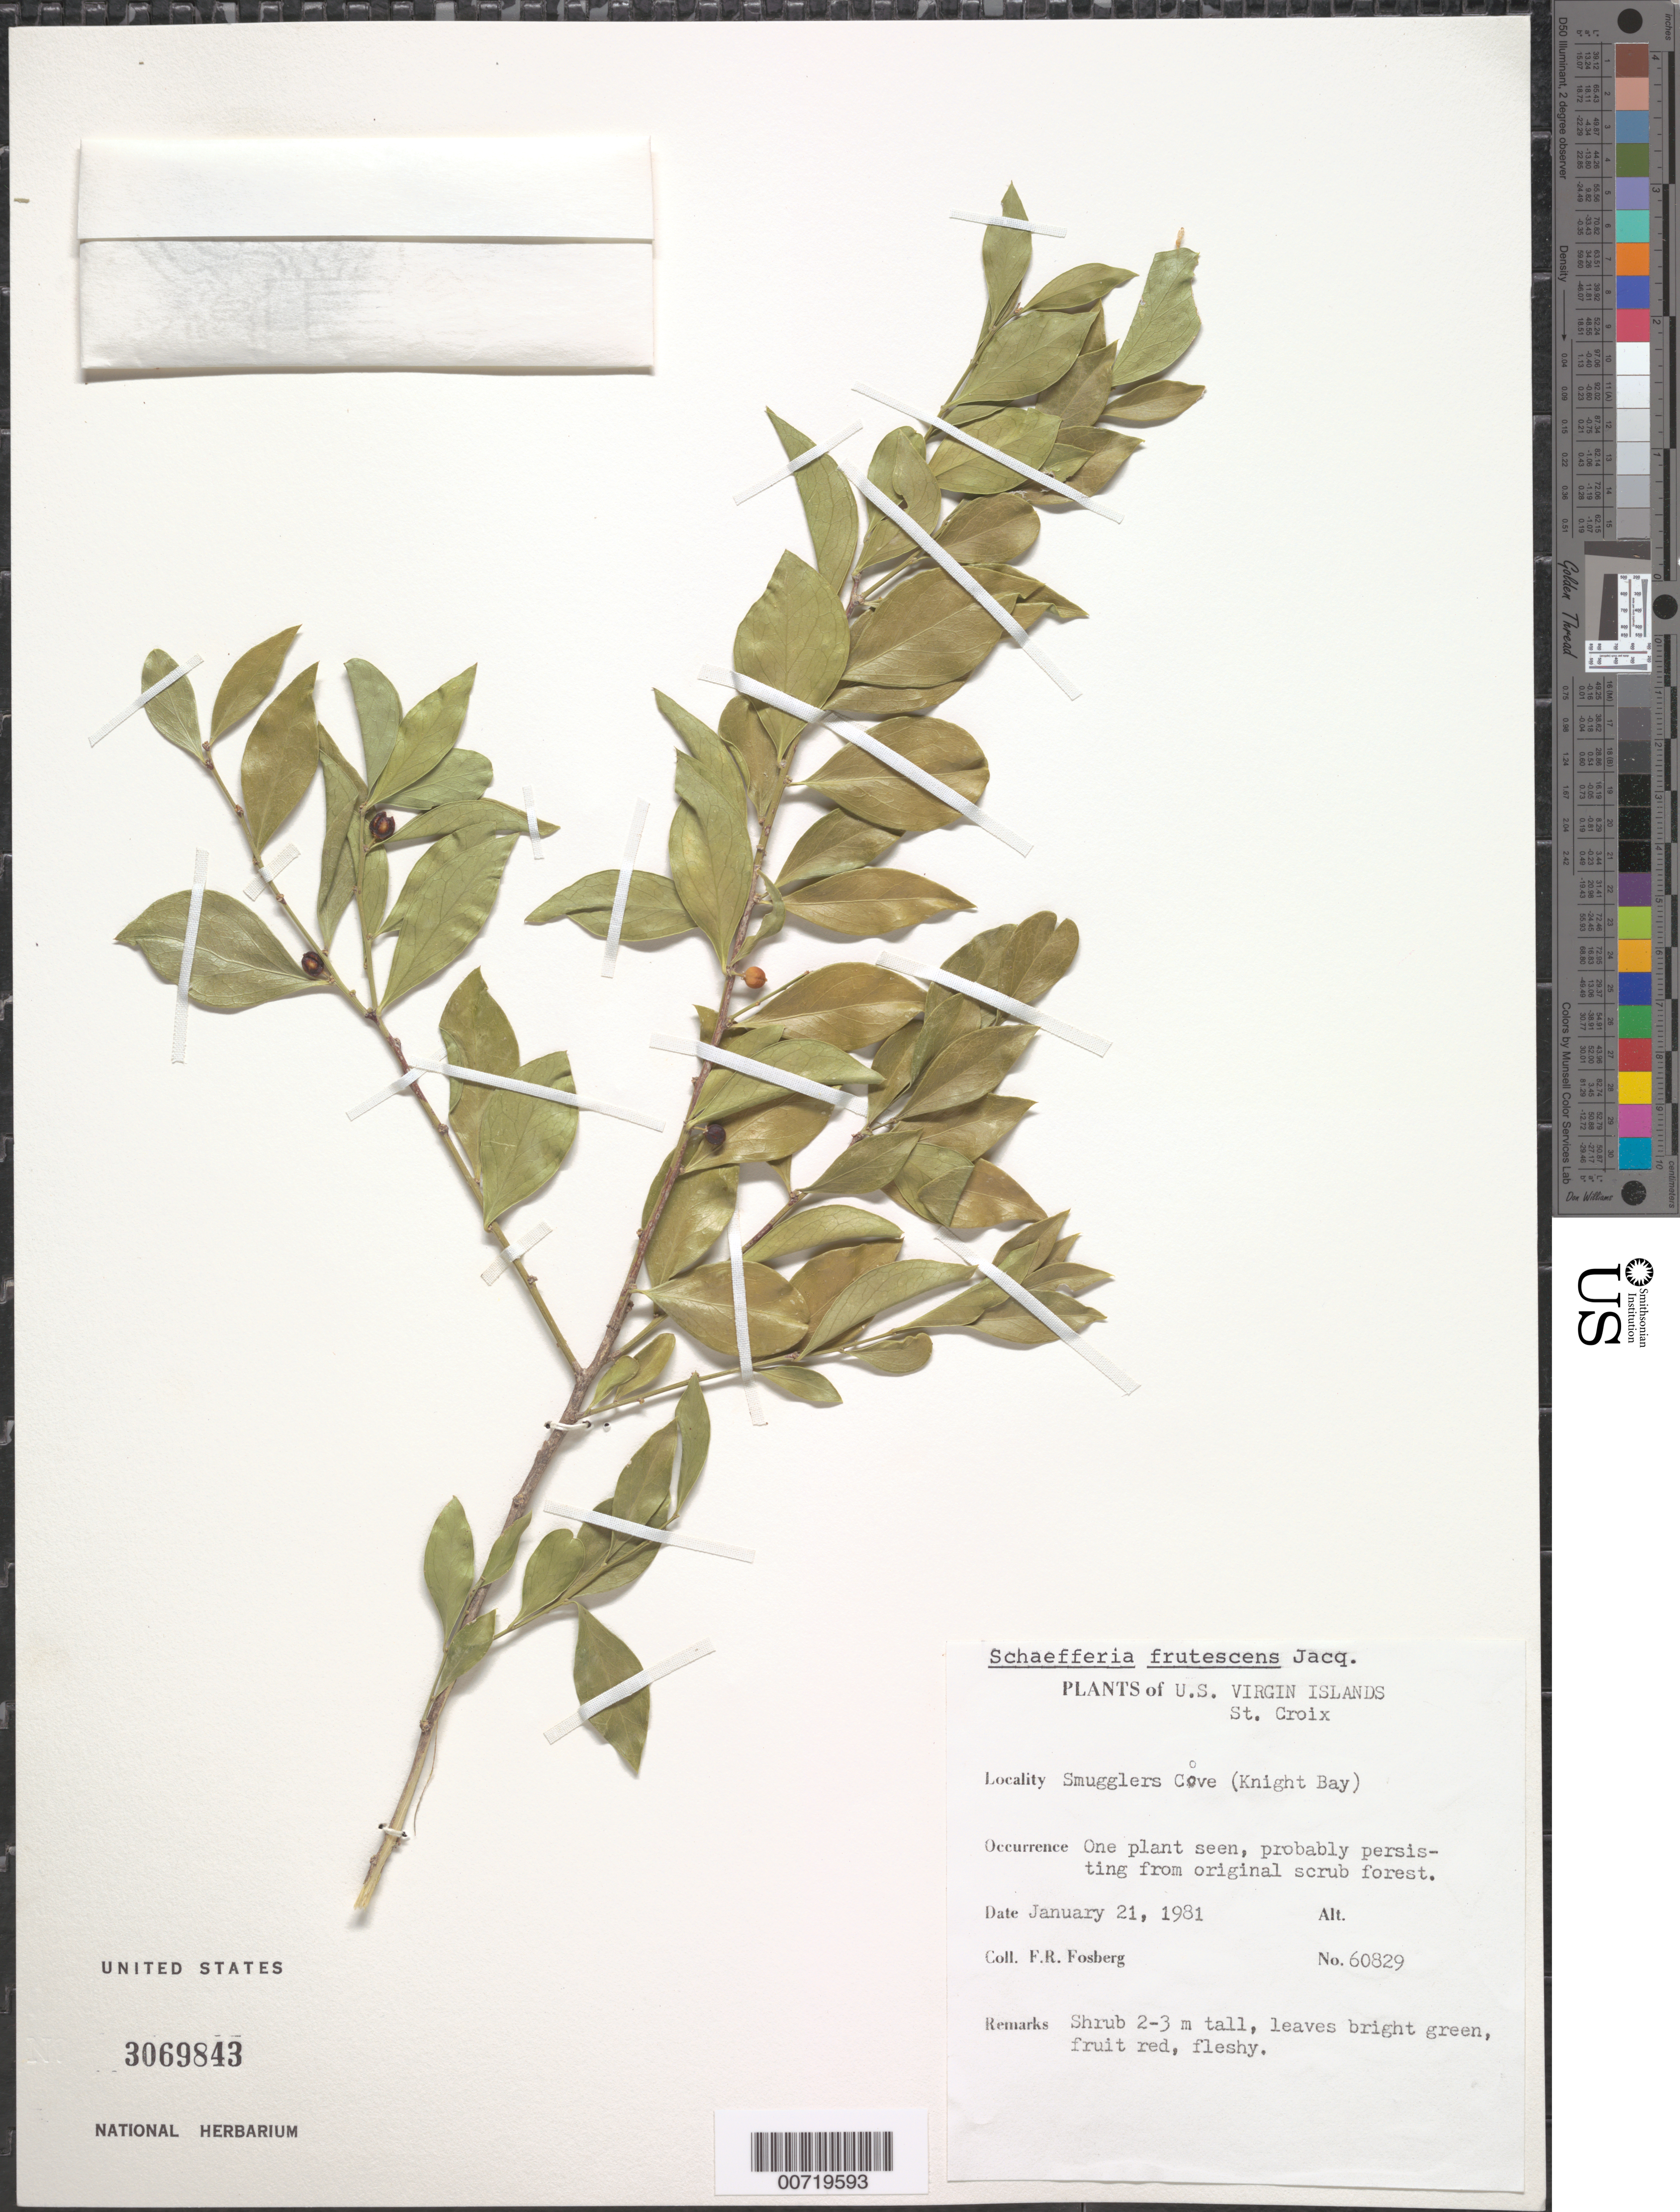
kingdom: Plantae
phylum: Tracheophyta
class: Magnoliopsida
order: Celastrales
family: Celastraceae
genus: Schaefferia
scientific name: Schaefferia frutescens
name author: Jacq.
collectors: F. R. Fosberg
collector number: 60829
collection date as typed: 21 Jan 1981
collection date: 1981-01-21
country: U.S. Virgin Islands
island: St. Croix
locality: Smugglers Cove (Knight Bay)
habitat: Probably persisting from original scrub forest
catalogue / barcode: US 3069843